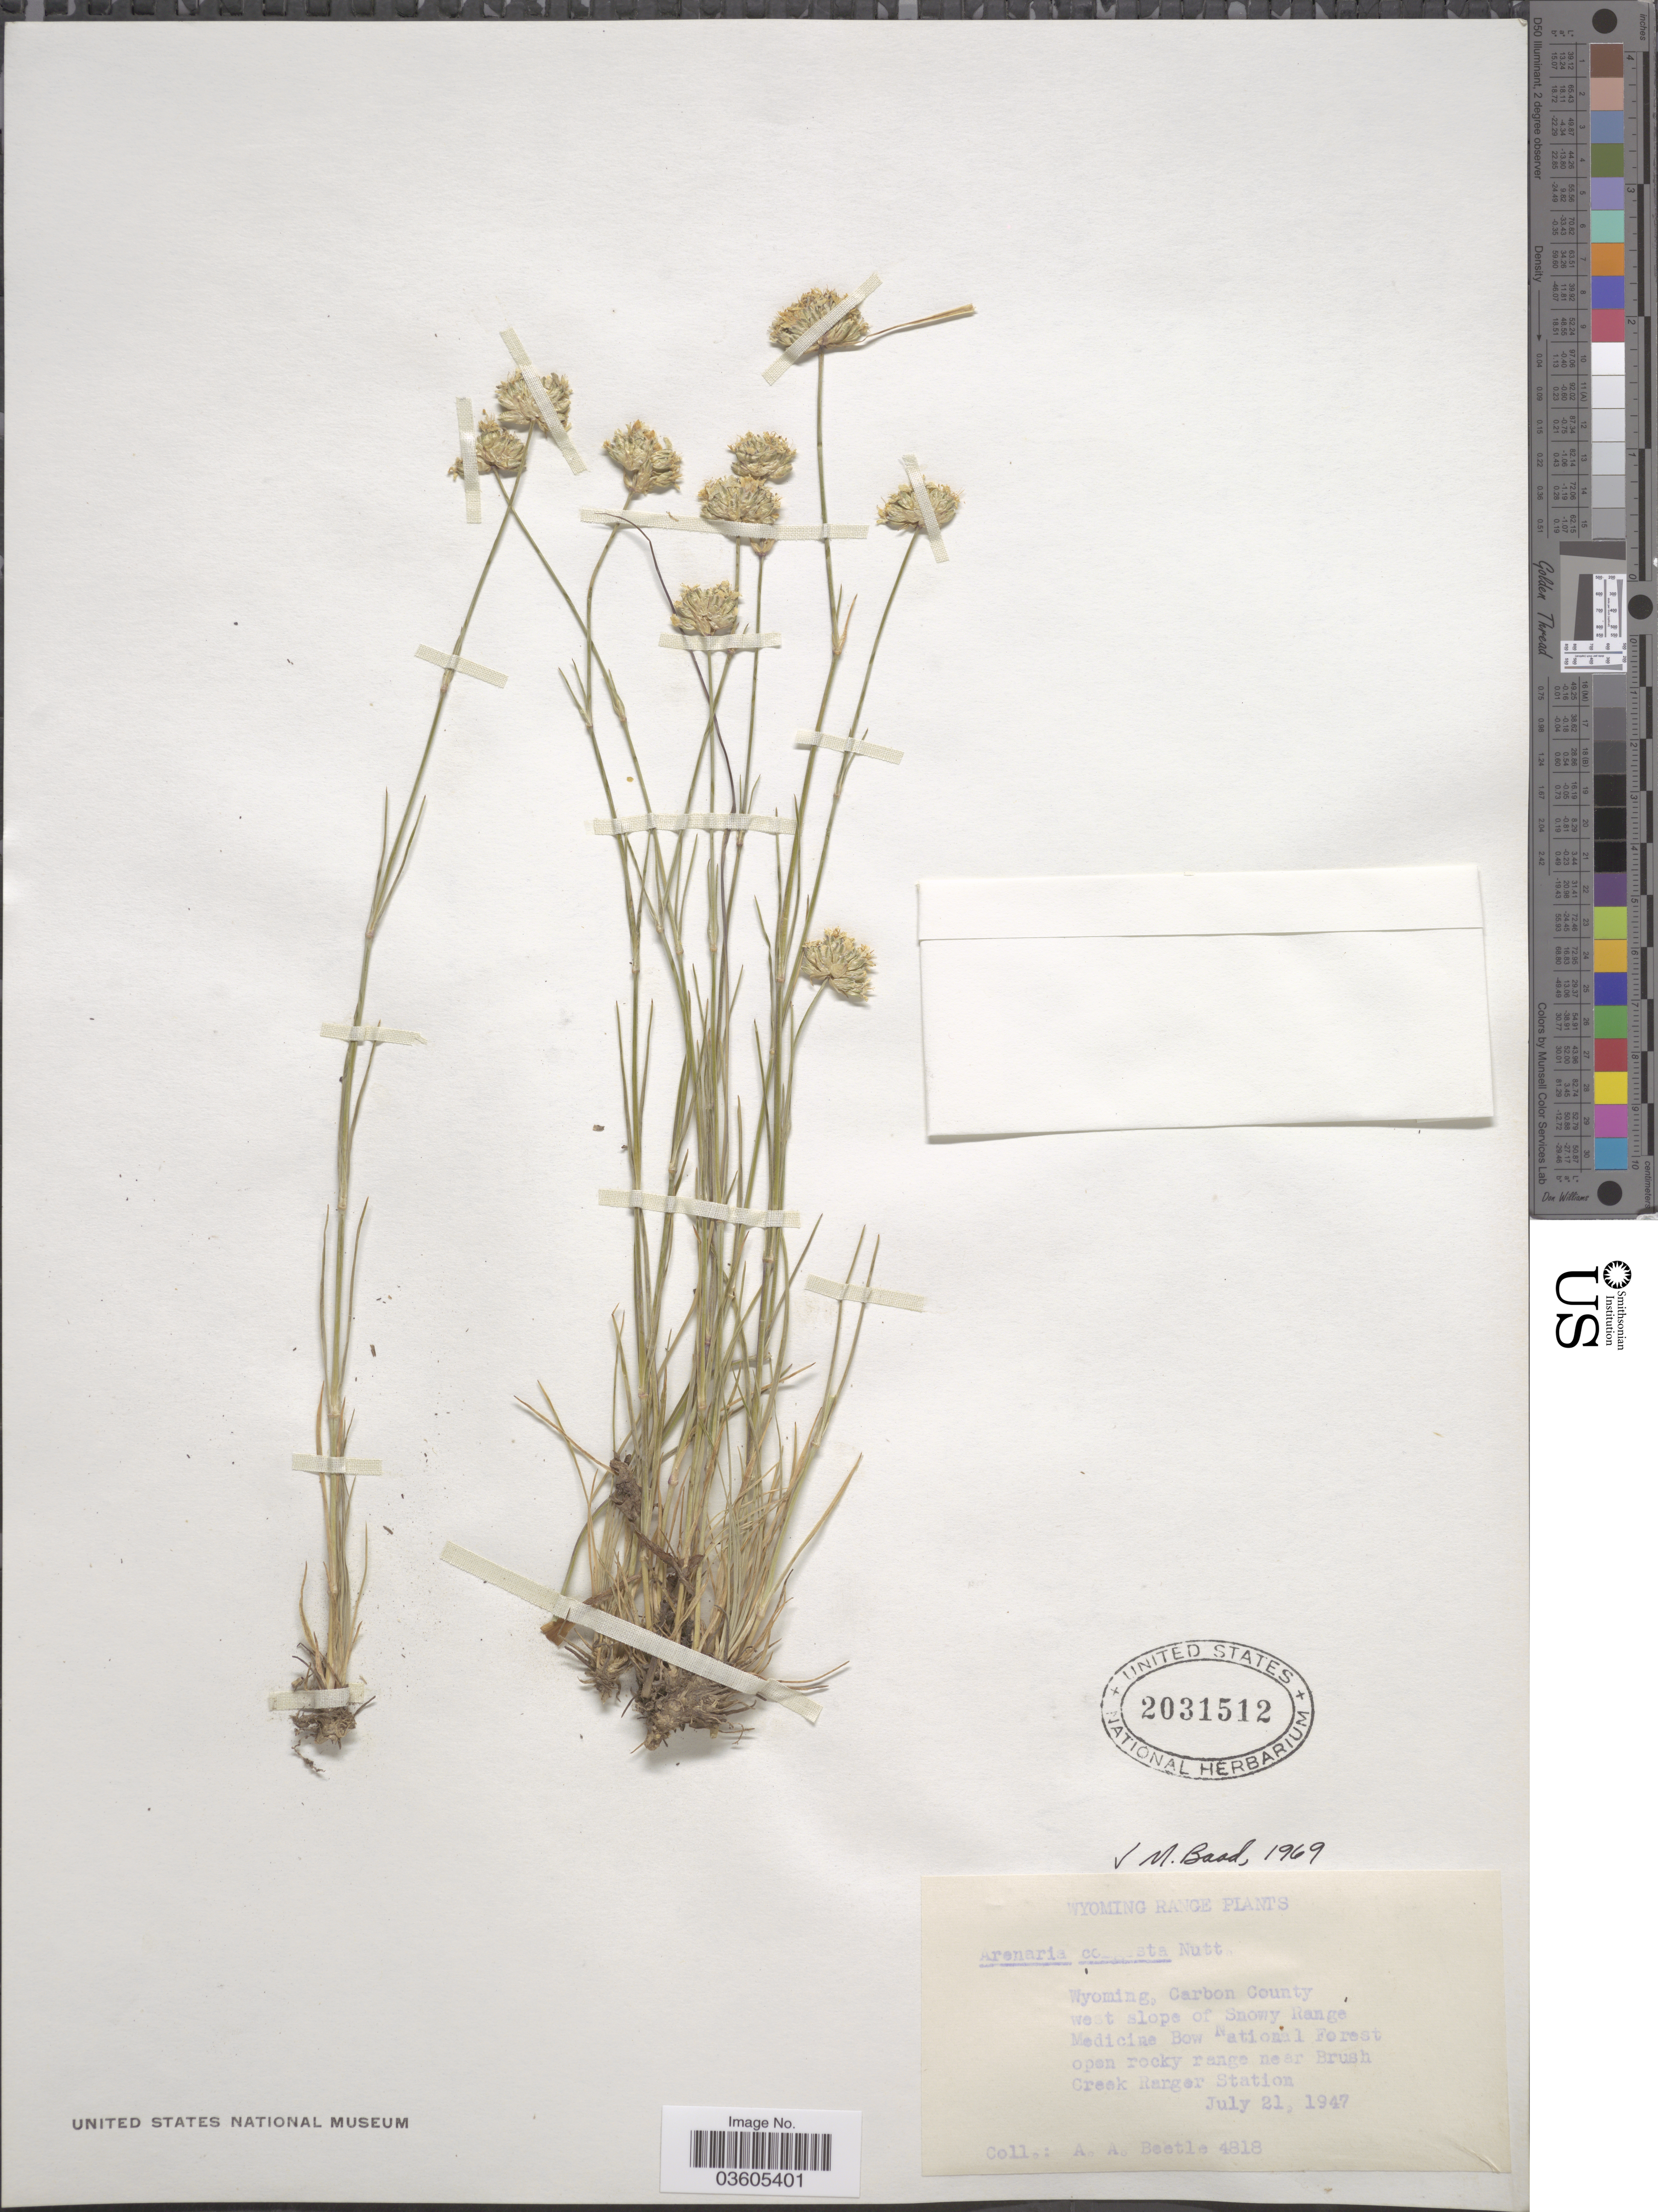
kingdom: Plantae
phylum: Tracheophyta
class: Magnoliopsida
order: Caryophyllales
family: Caryophyllaceae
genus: Eremogone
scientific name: Eremogone congesta var. congesta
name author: (Nutt.) Ikonn.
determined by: Strong, Mark T., (BOT), Smithsonian Institution - National Museum of Natural History (UNITED STATES)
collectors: A. A. Beetle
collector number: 4818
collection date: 1947-07-21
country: United States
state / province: Wyoming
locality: Wyoming Range. Carbon County west slope of Snowy Range Medicine Bow National Forest. Near Brush Creek Ranger Station.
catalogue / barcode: US 2031512